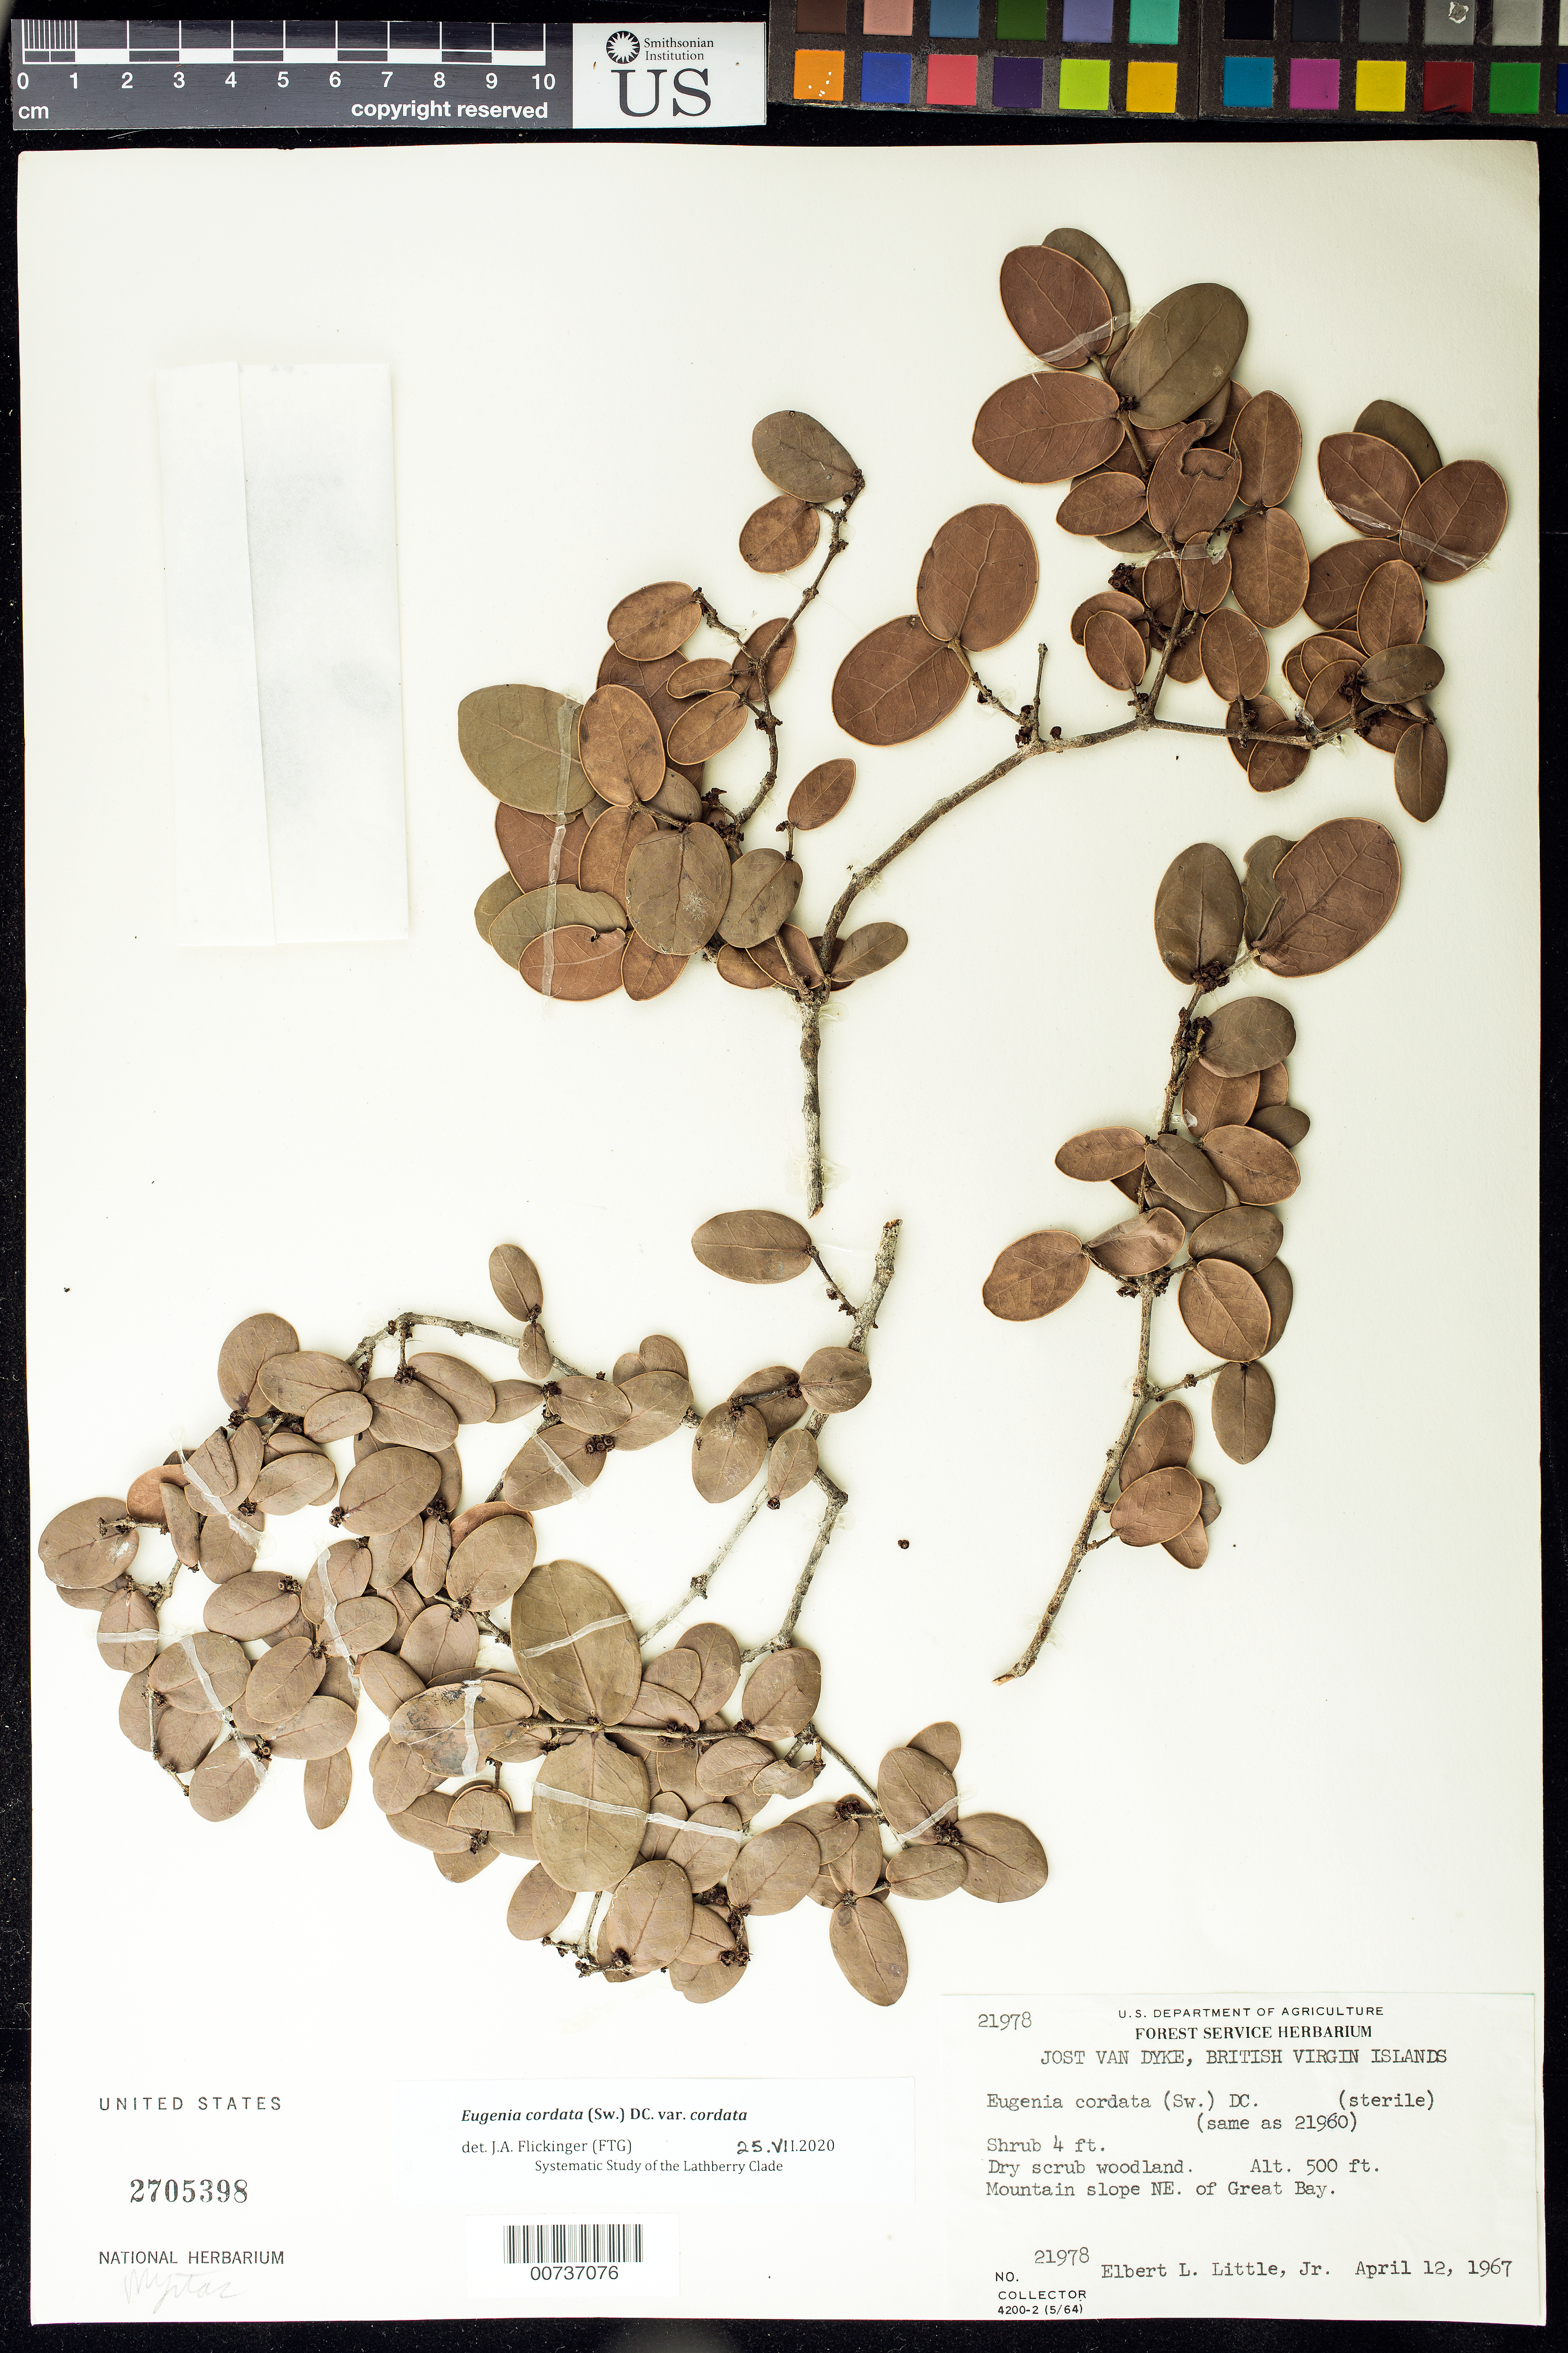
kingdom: Plantae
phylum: Tracheophyta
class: Magnoliopsida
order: Myrtales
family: Myrtaceae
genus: Eugenia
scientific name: Eugenia cordata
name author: (Sw.) DC.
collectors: E. L. Little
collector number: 21978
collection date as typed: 12 Apr 1967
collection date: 1967-04-12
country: British Virgin Islands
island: Jost Van Dyke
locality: Mountain slope NE of Great Bay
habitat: Dry scrub woodland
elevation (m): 152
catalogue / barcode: US 2705398